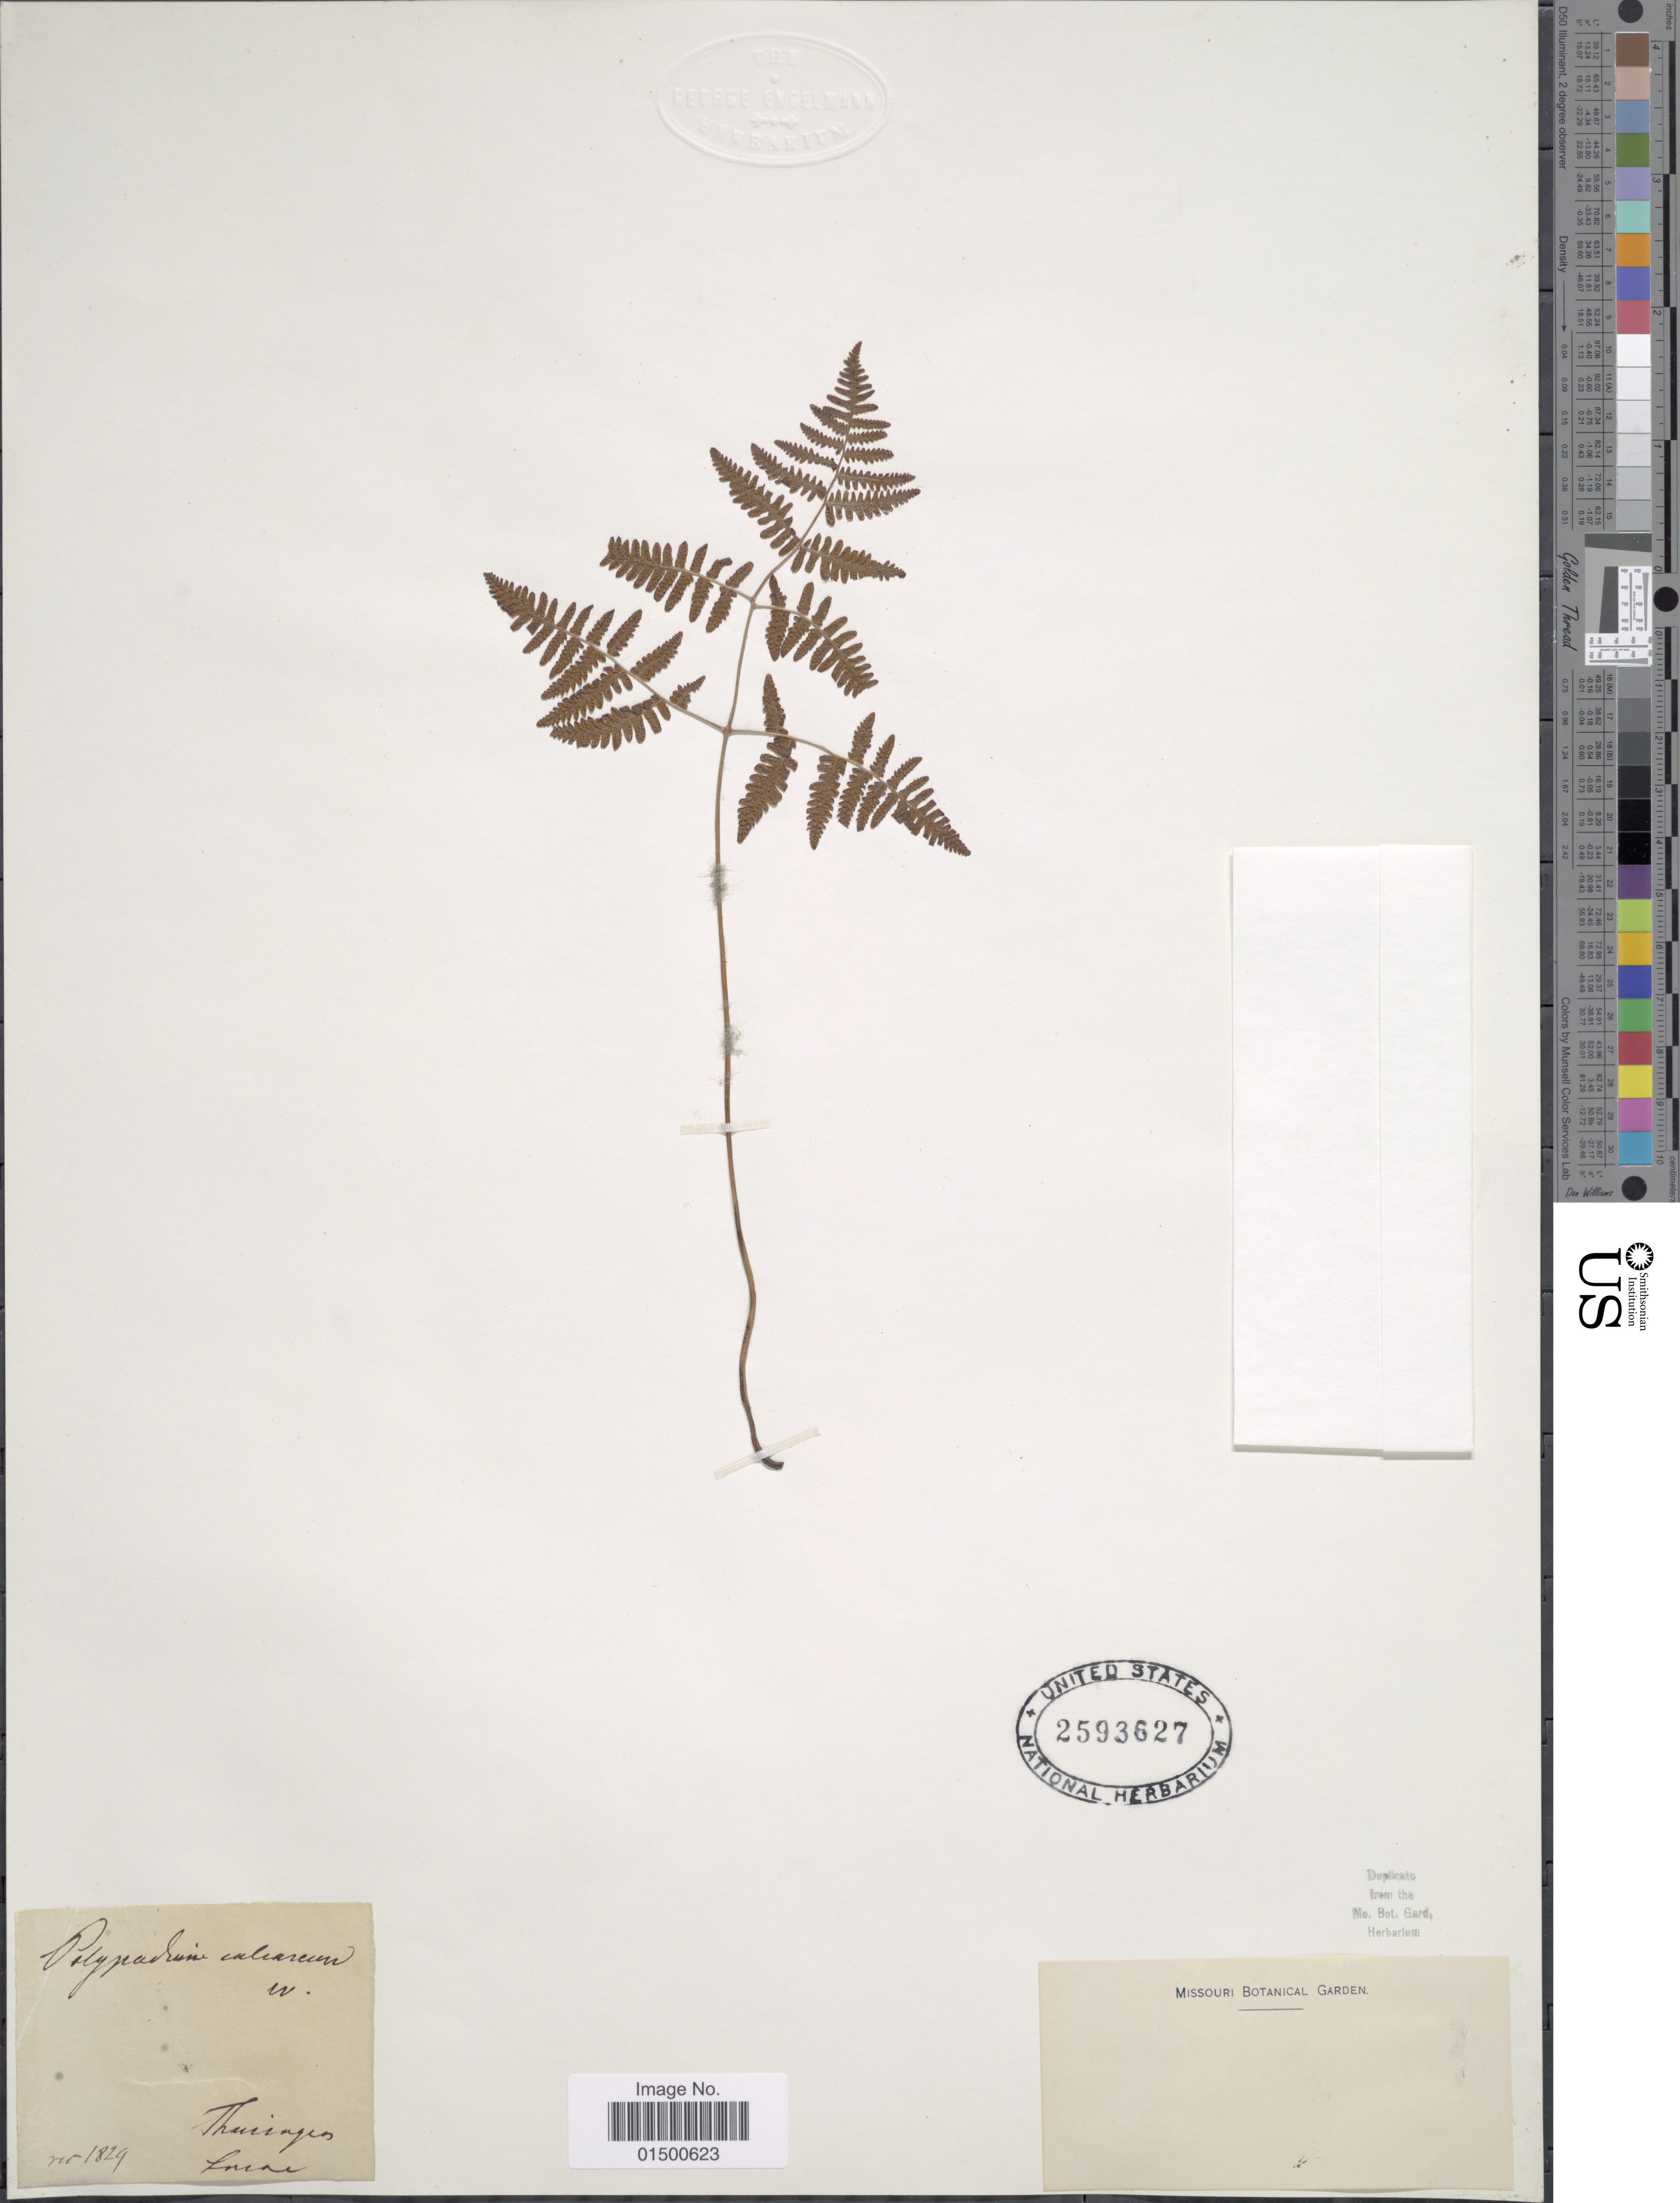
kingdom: Plantae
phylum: Tracheophyta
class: Polypodiopsida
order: Polypodiales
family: Cystopteridaceae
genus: Gymnocarpium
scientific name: Gymnocarpium disjunctum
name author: (Rupr.) Ching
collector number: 1829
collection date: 1829-11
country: Germany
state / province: Thuringia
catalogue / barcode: US 2593627